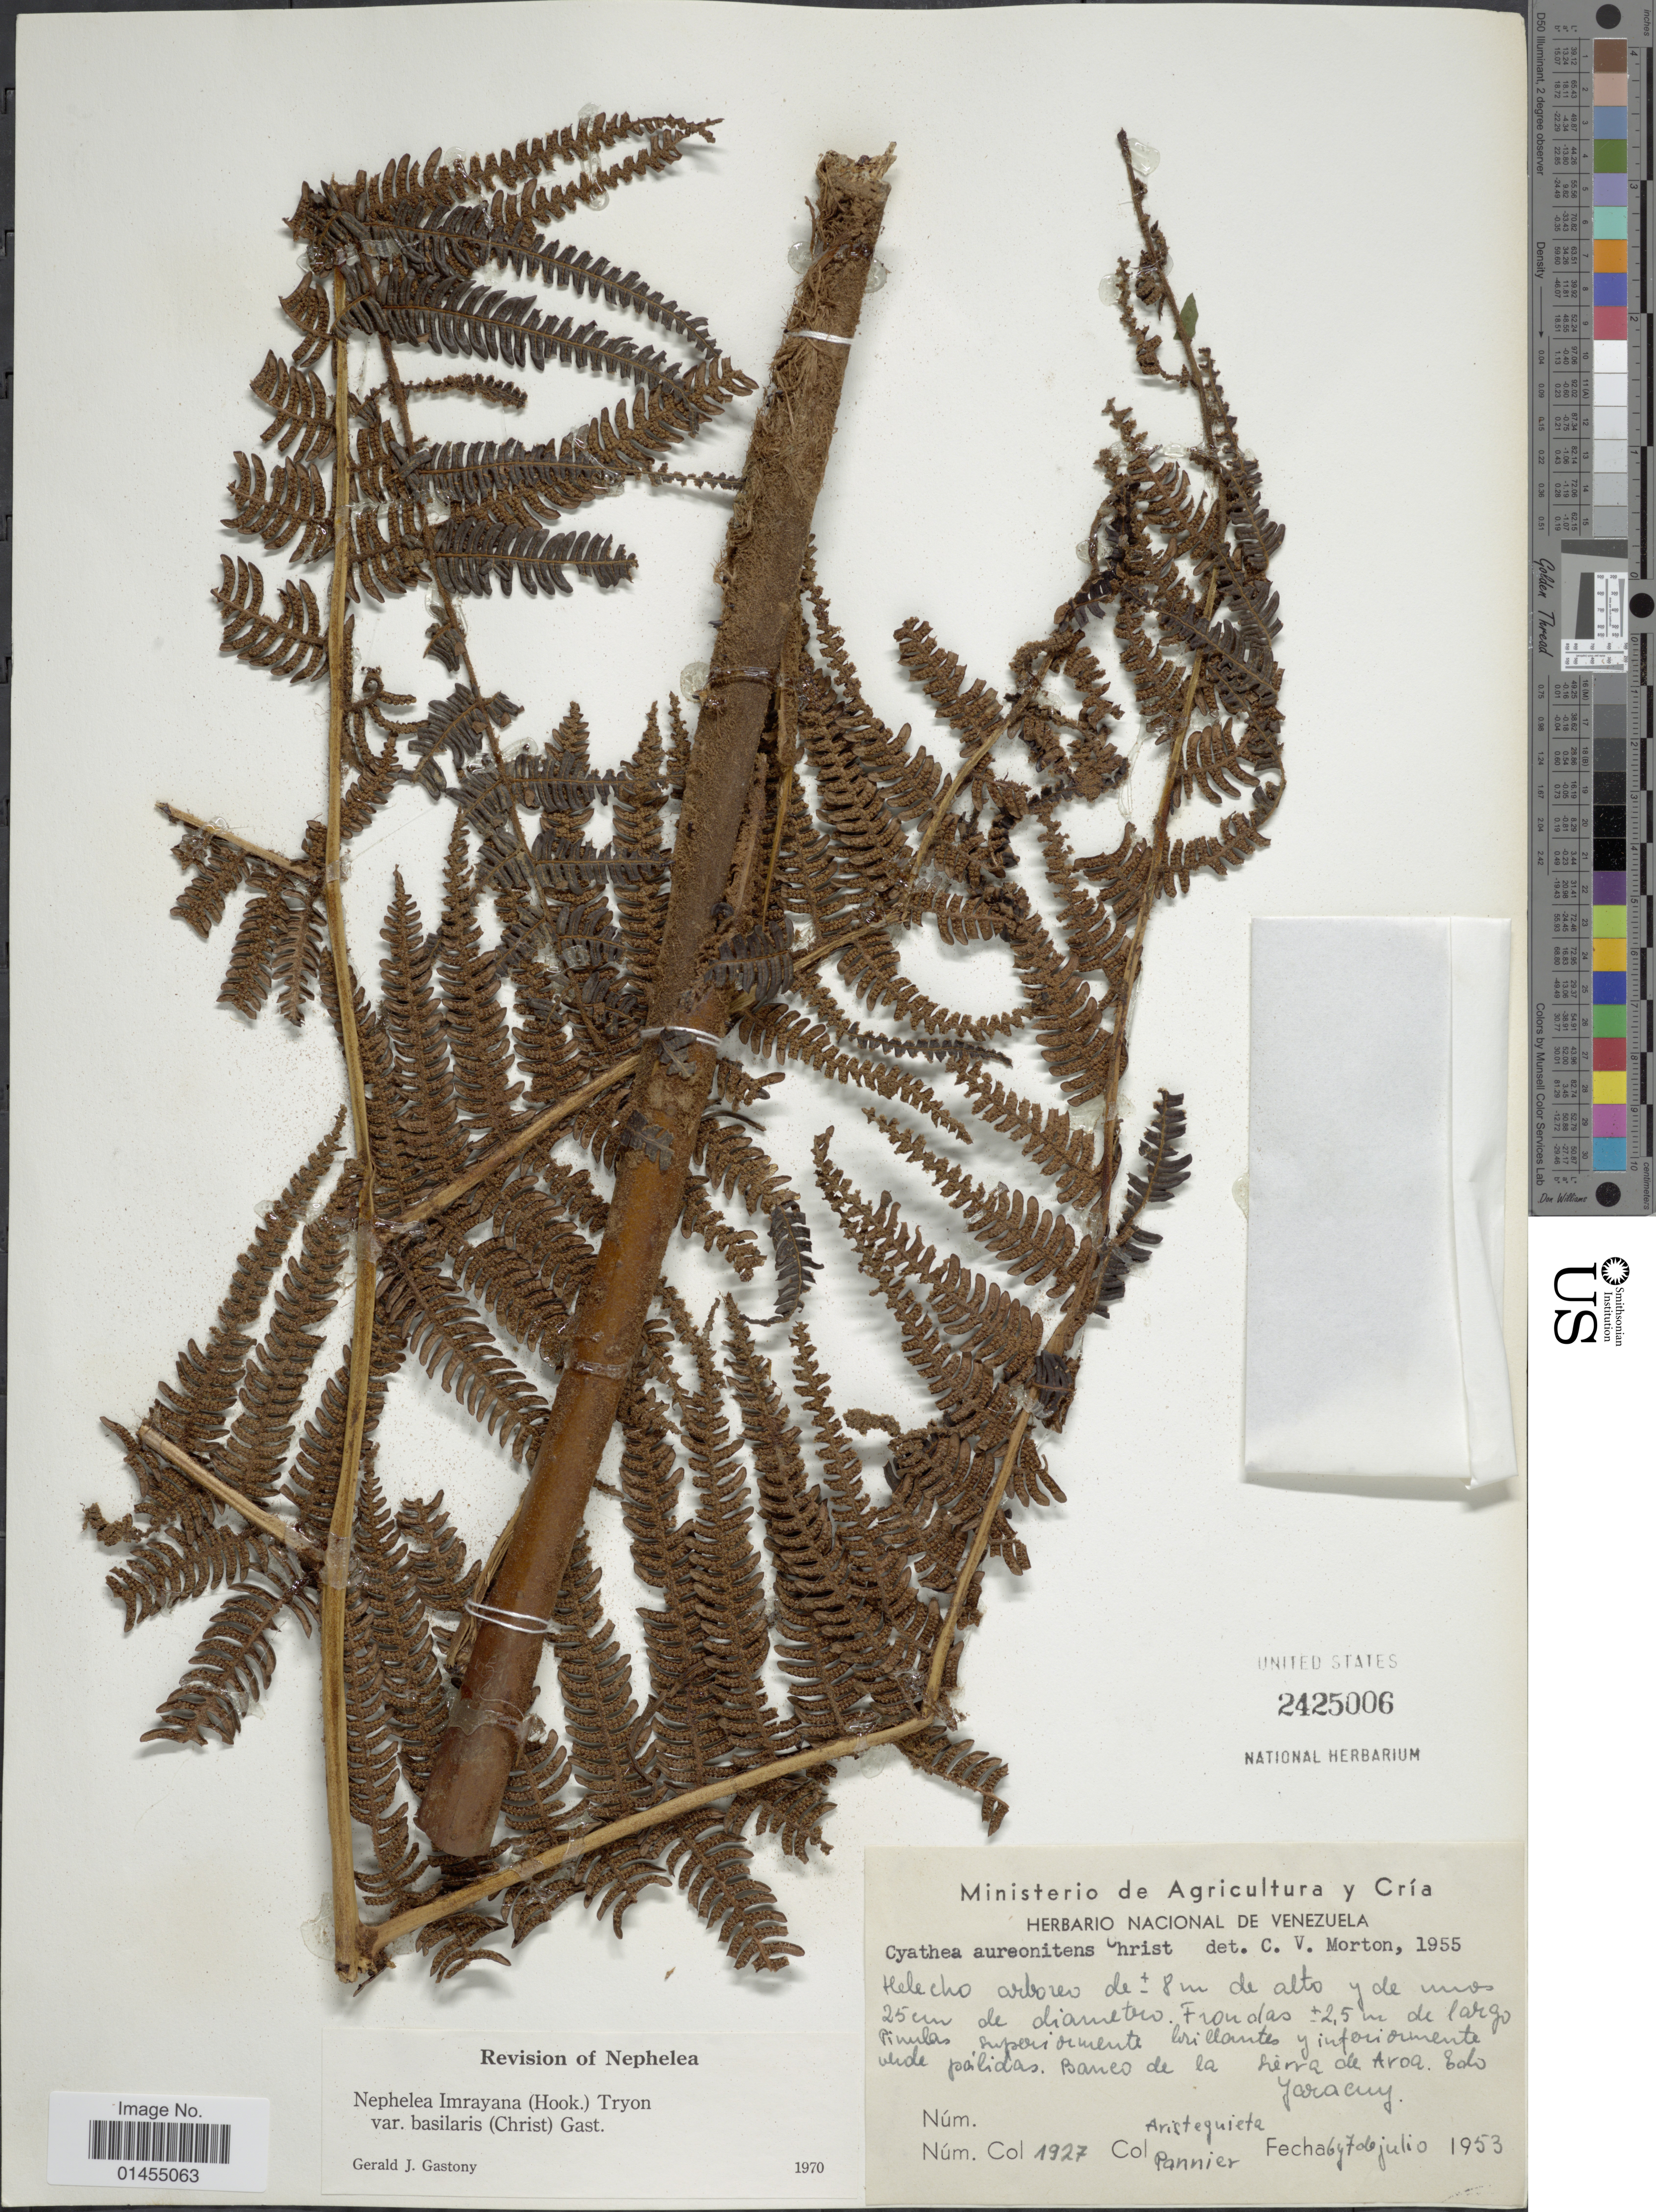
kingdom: Plantae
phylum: Tracheophyta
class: Polypodiopsida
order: Cyatheales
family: Cyatheaceae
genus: Alsophila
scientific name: Alsophila imrayana var. basilaris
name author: (Christ) Lellinger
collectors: -. Aristeguieta & F. Pannier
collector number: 1927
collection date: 1953-07-06/1953-07-07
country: Venezuela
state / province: Yaracuy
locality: Baneo de la Sierra de Aroa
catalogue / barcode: US 2425006